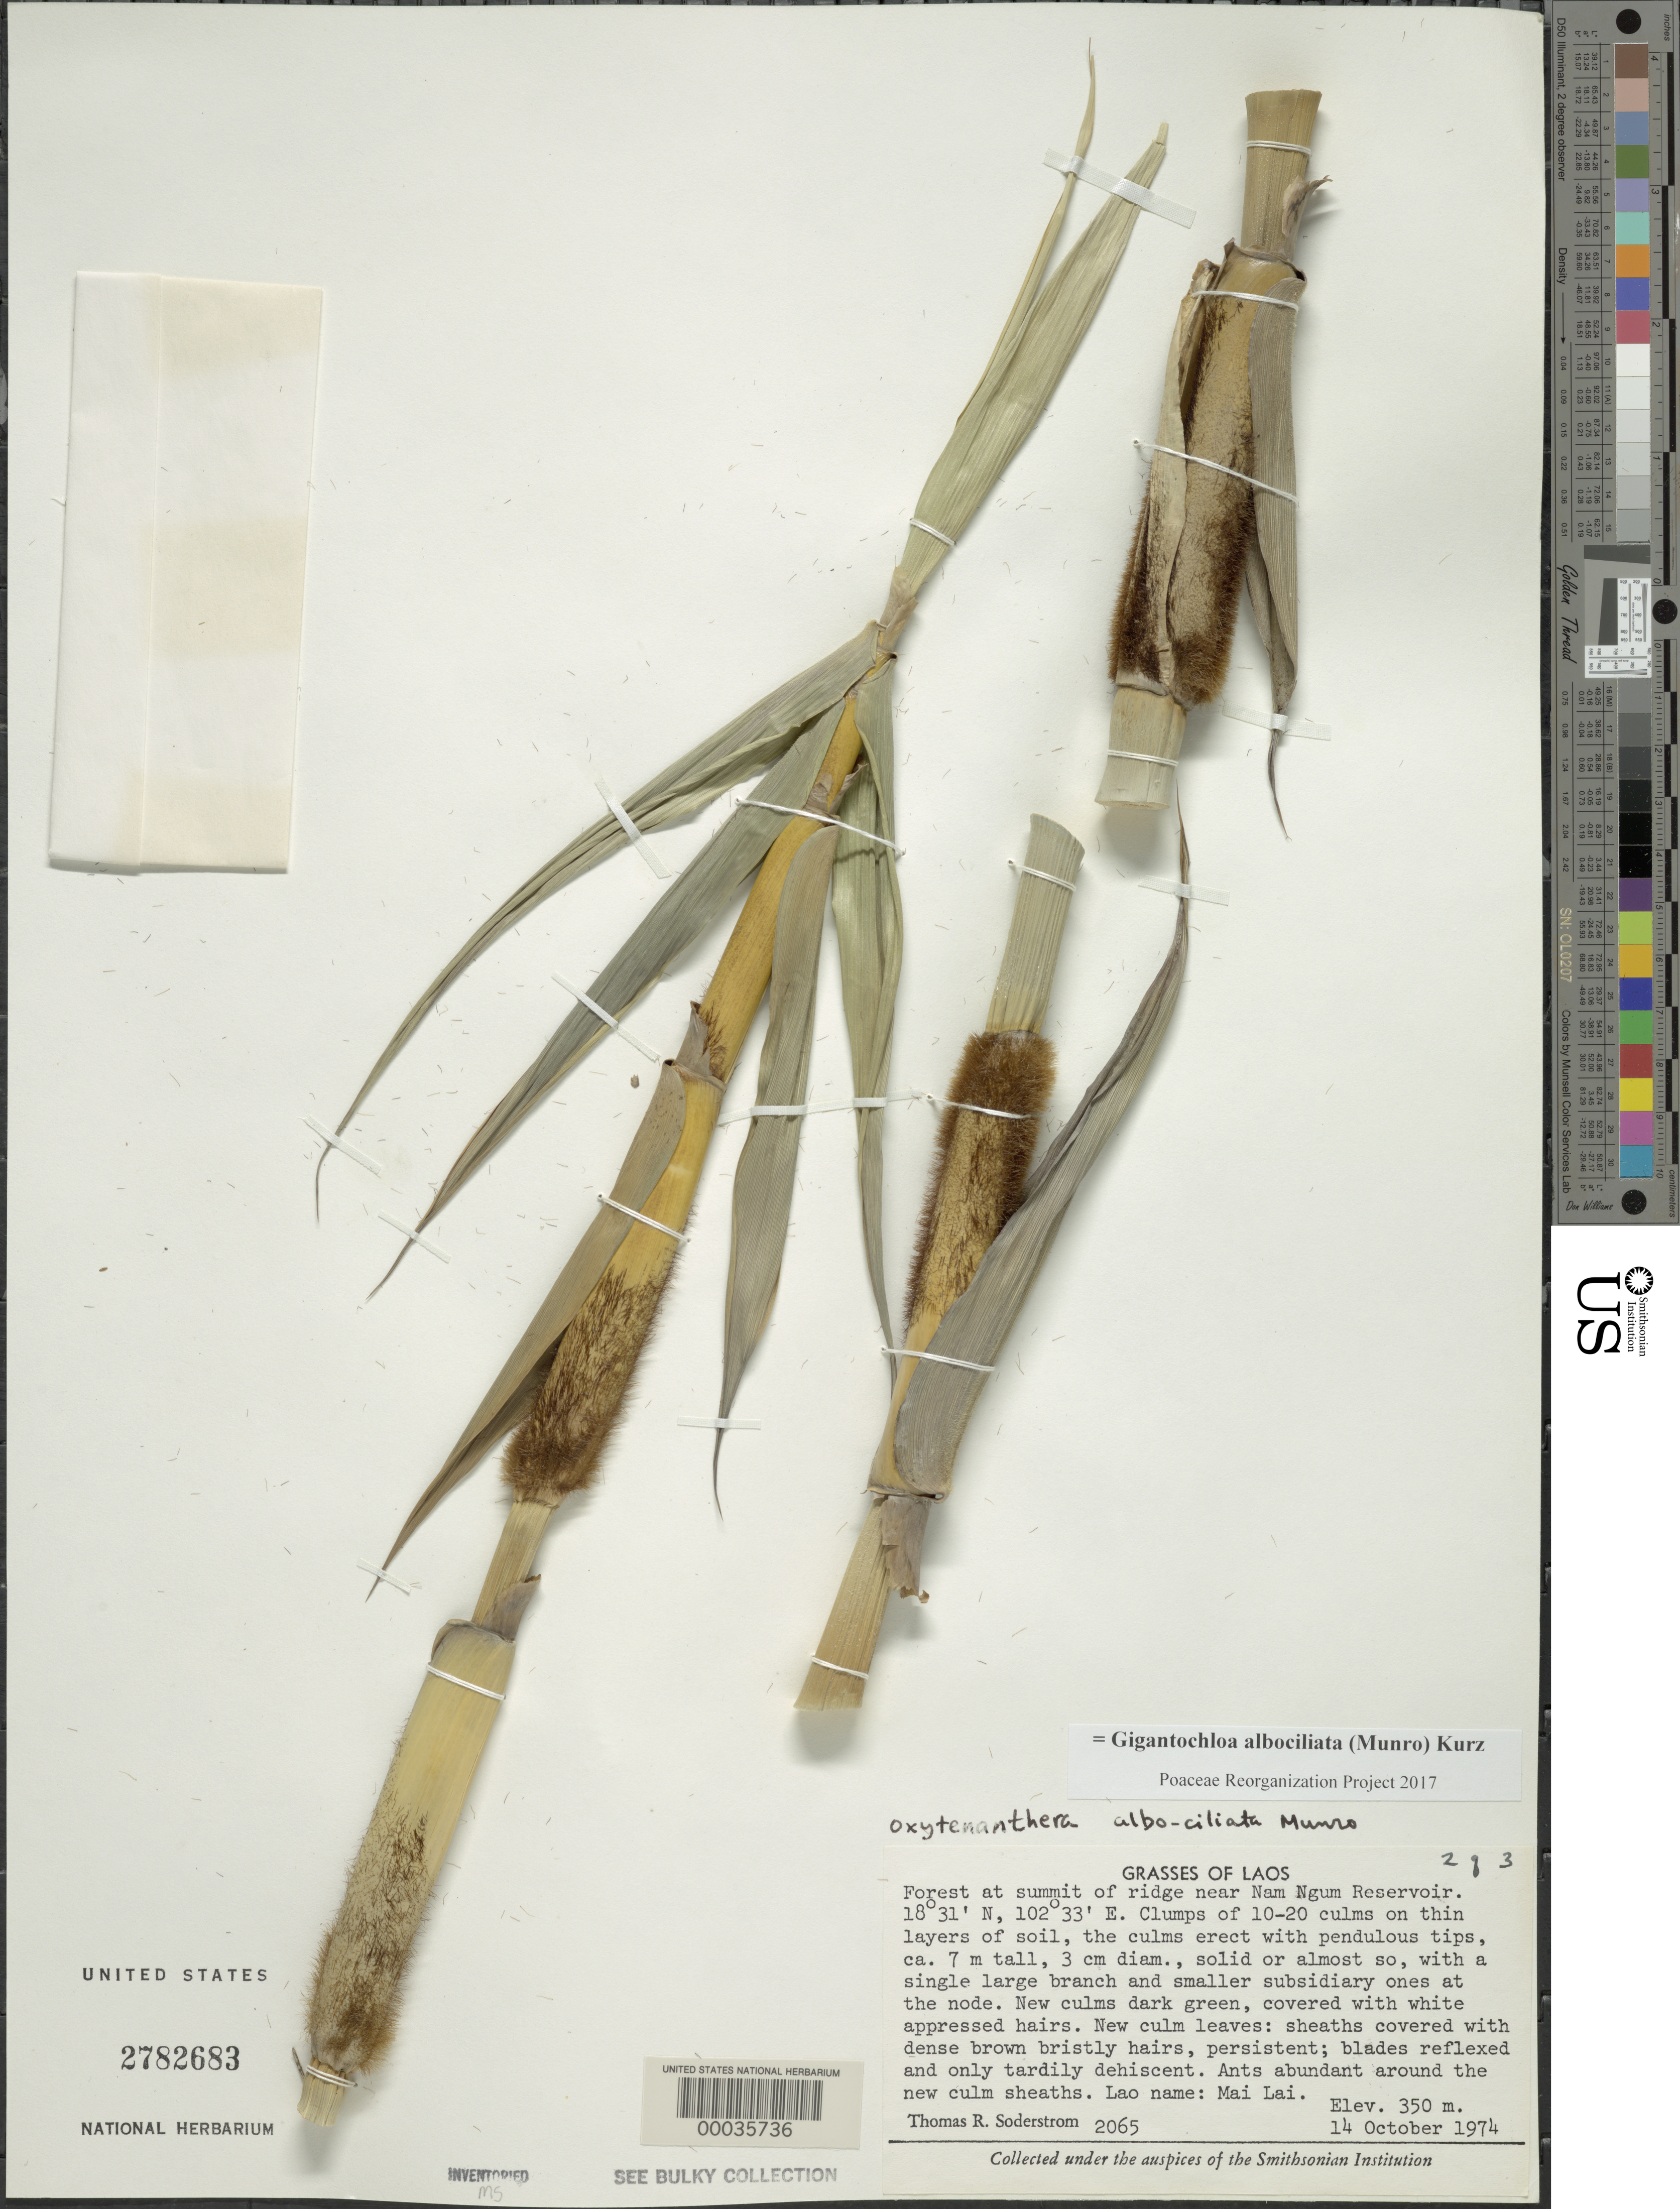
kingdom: Plantae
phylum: Tracheophyta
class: Liliopsida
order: Poales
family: Poaceae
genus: Gigantochloa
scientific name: Gigantochloa albociliata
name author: (Munro) Kurz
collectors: T. R. Soderstrom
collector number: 2065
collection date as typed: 14 Oct 1974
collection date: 1974-10-14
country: Laos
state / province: Viangchan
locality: Nam Ngum Reservoir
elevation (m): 350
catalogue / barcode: US 2782683